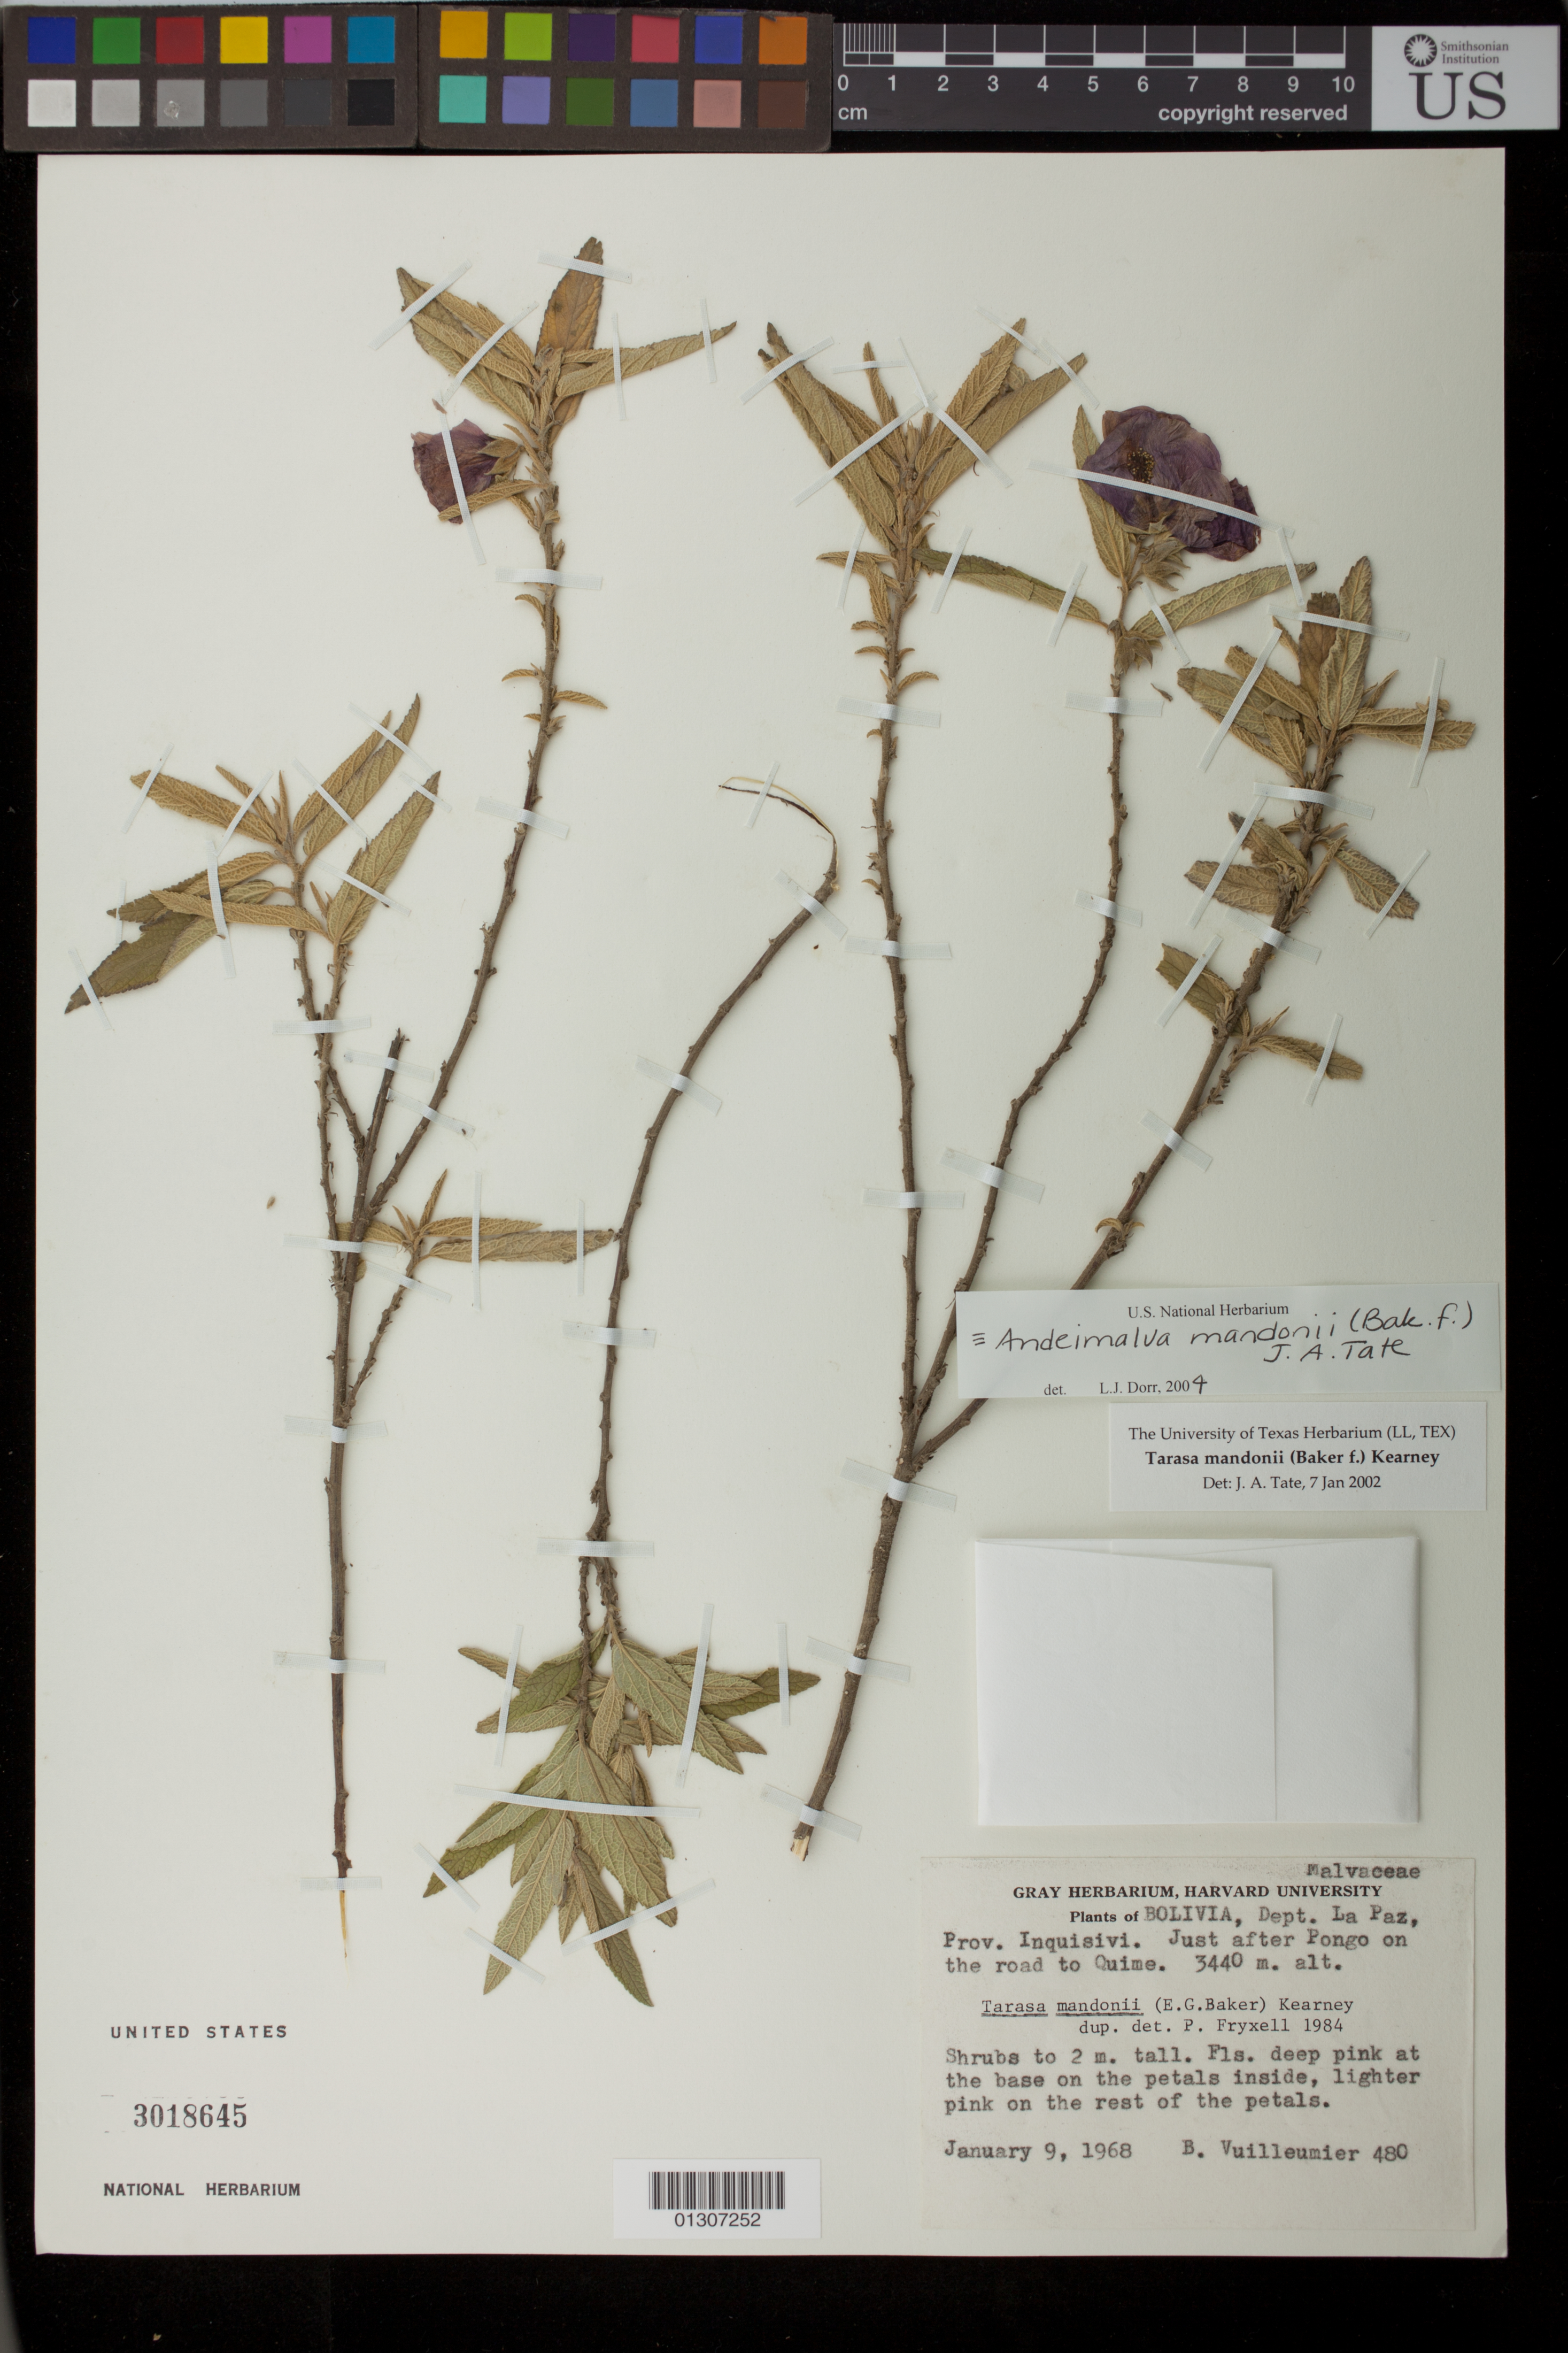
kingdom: Plantae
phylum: Tracheophyta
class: Magnoliopsida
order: Malvales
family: Malvaceae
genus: Andeimalva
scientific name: Andeimalva mandonii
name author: (Baker f.) J. A. Tate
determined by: Dorr, L. J., (BOT), Smithsonian Institution - National Museum of Natural History (UNITED STATES)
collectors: B. Vuilleumier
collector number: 480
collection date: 1968-01-09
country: Bolivia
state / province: La Páz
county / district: Inquisivi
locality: Just after Pongo on the road to Quime.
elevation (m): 3440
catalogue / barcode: US 3018645